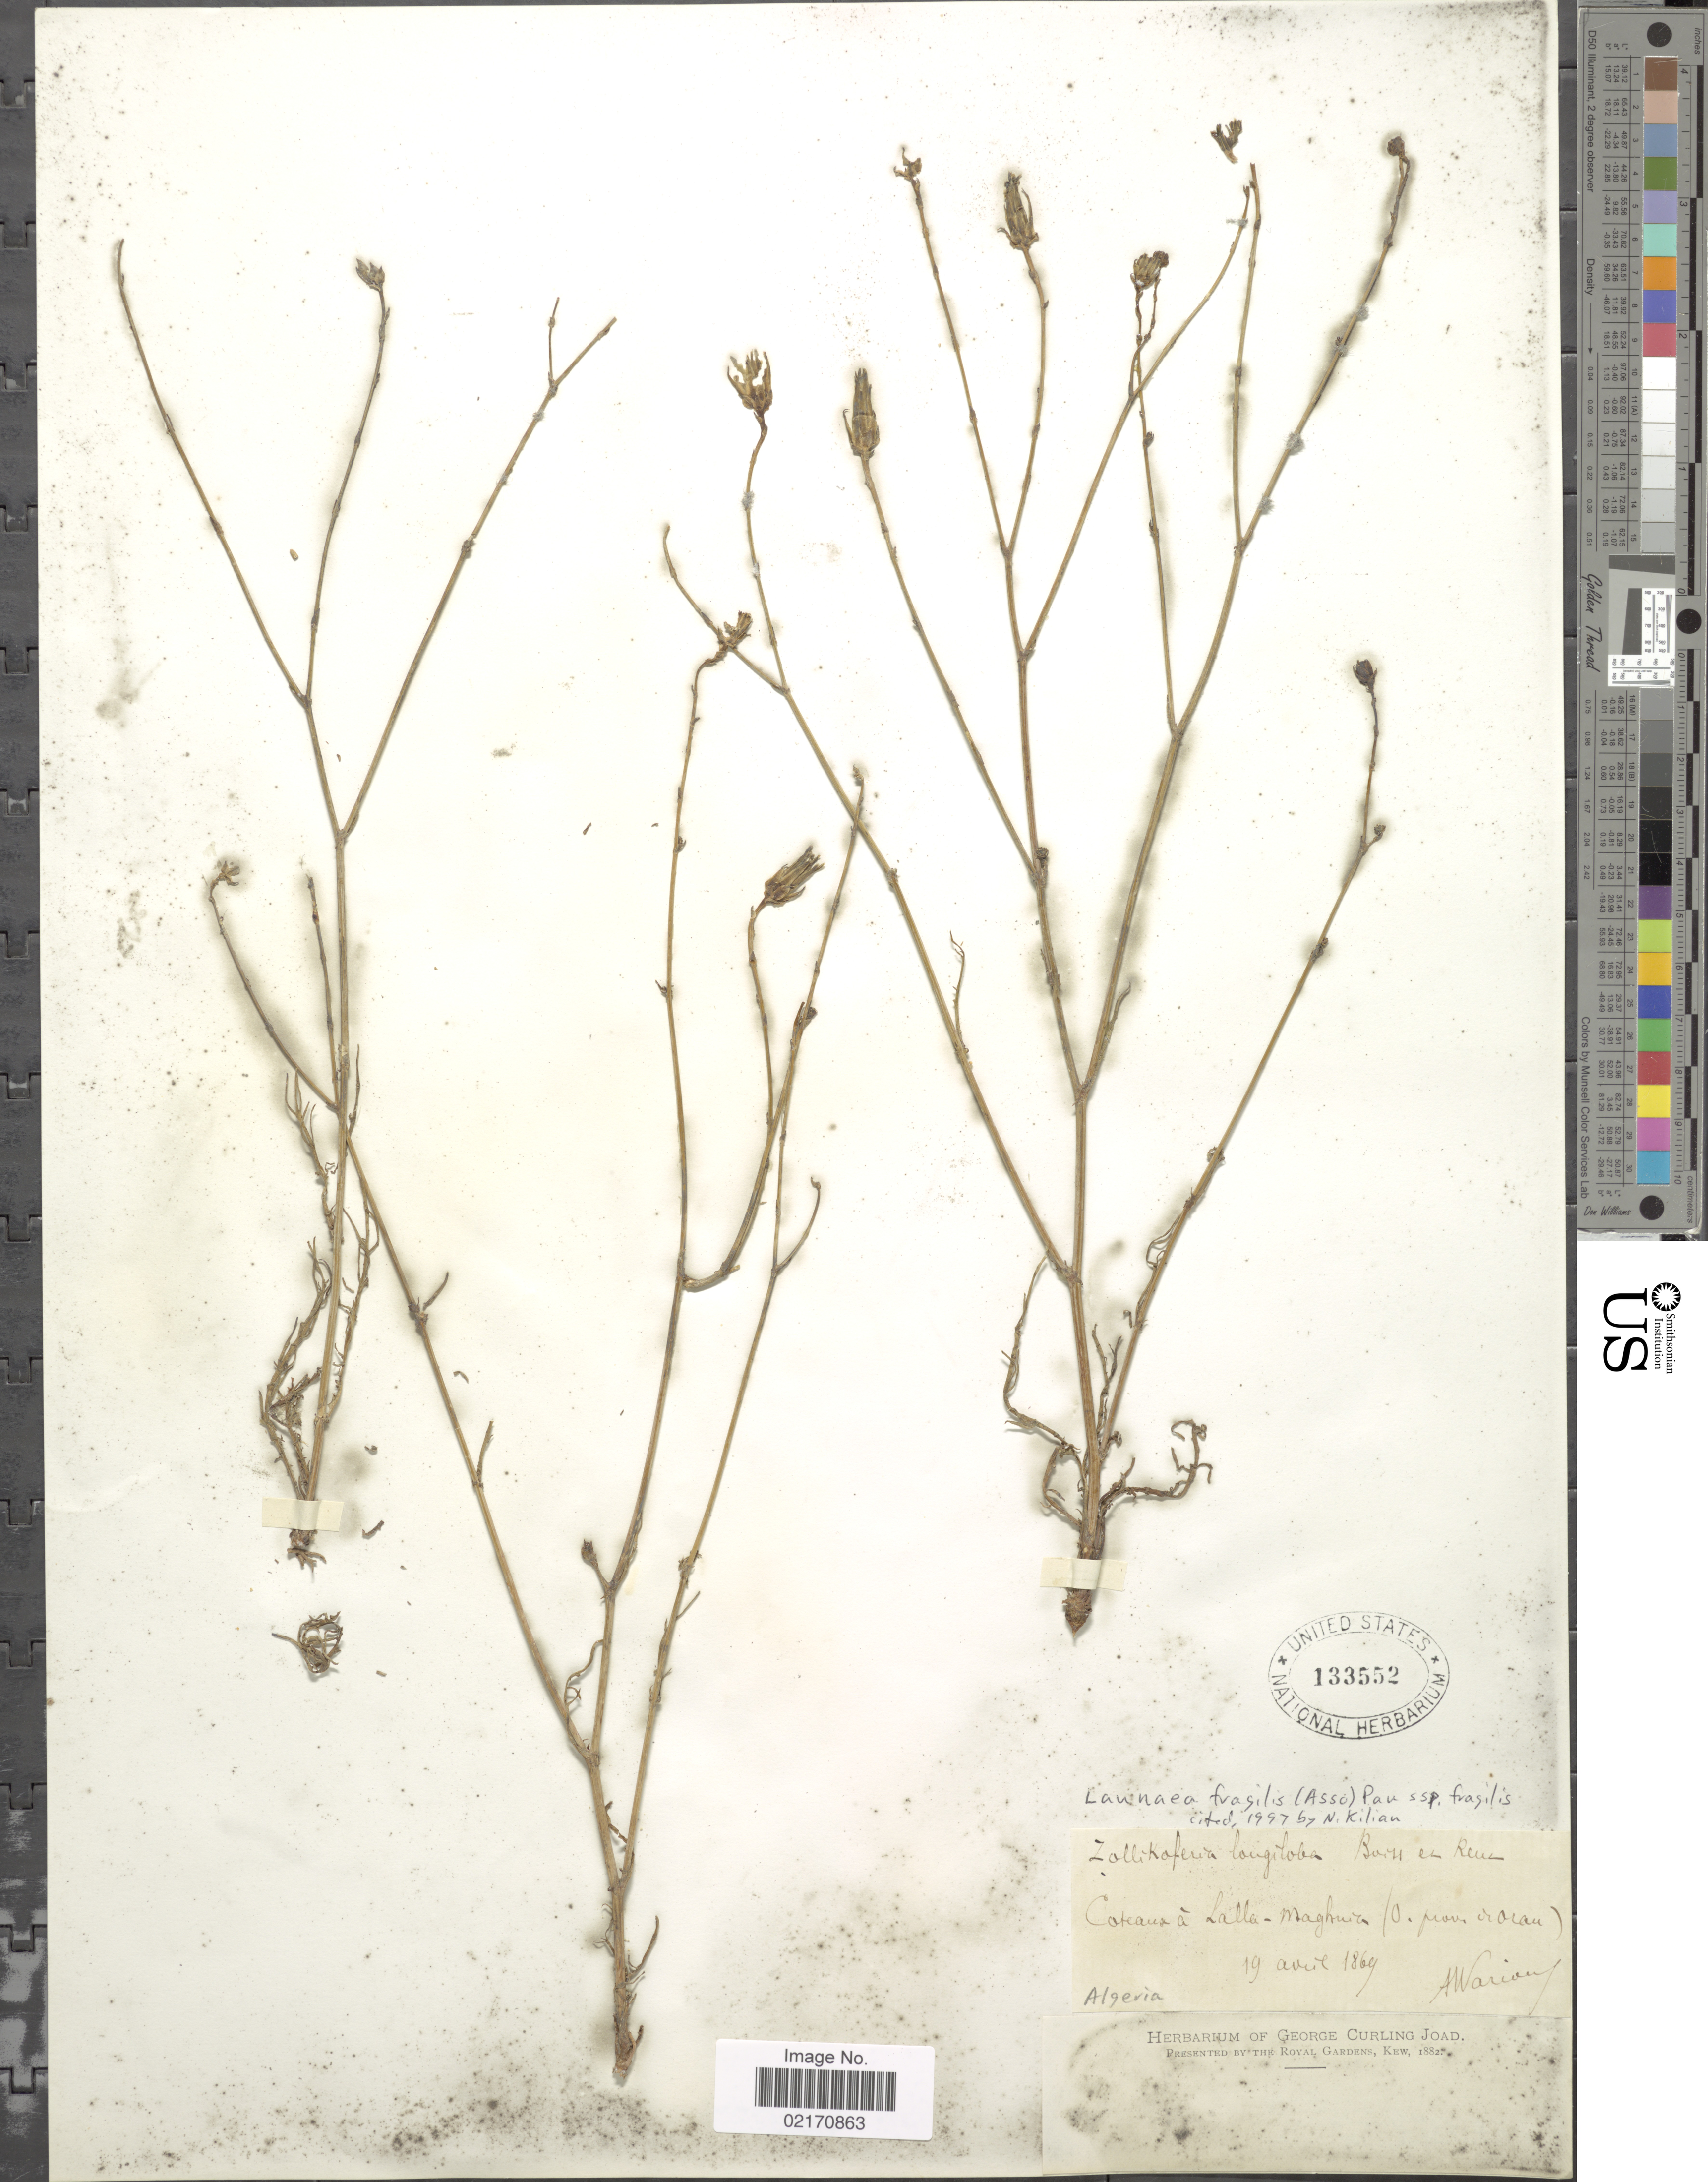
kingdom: Plantae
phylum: Tracheophyta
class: Magnoliopsida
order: Asterales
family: Asteraceae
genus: Launaea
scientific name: Launaea fragilis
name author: (Asso) Pau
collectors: A. Warion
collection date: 1869-04-19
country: Algeria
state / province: Oran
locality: Coteaux à Lalla Maghnia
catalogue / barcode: US 133552